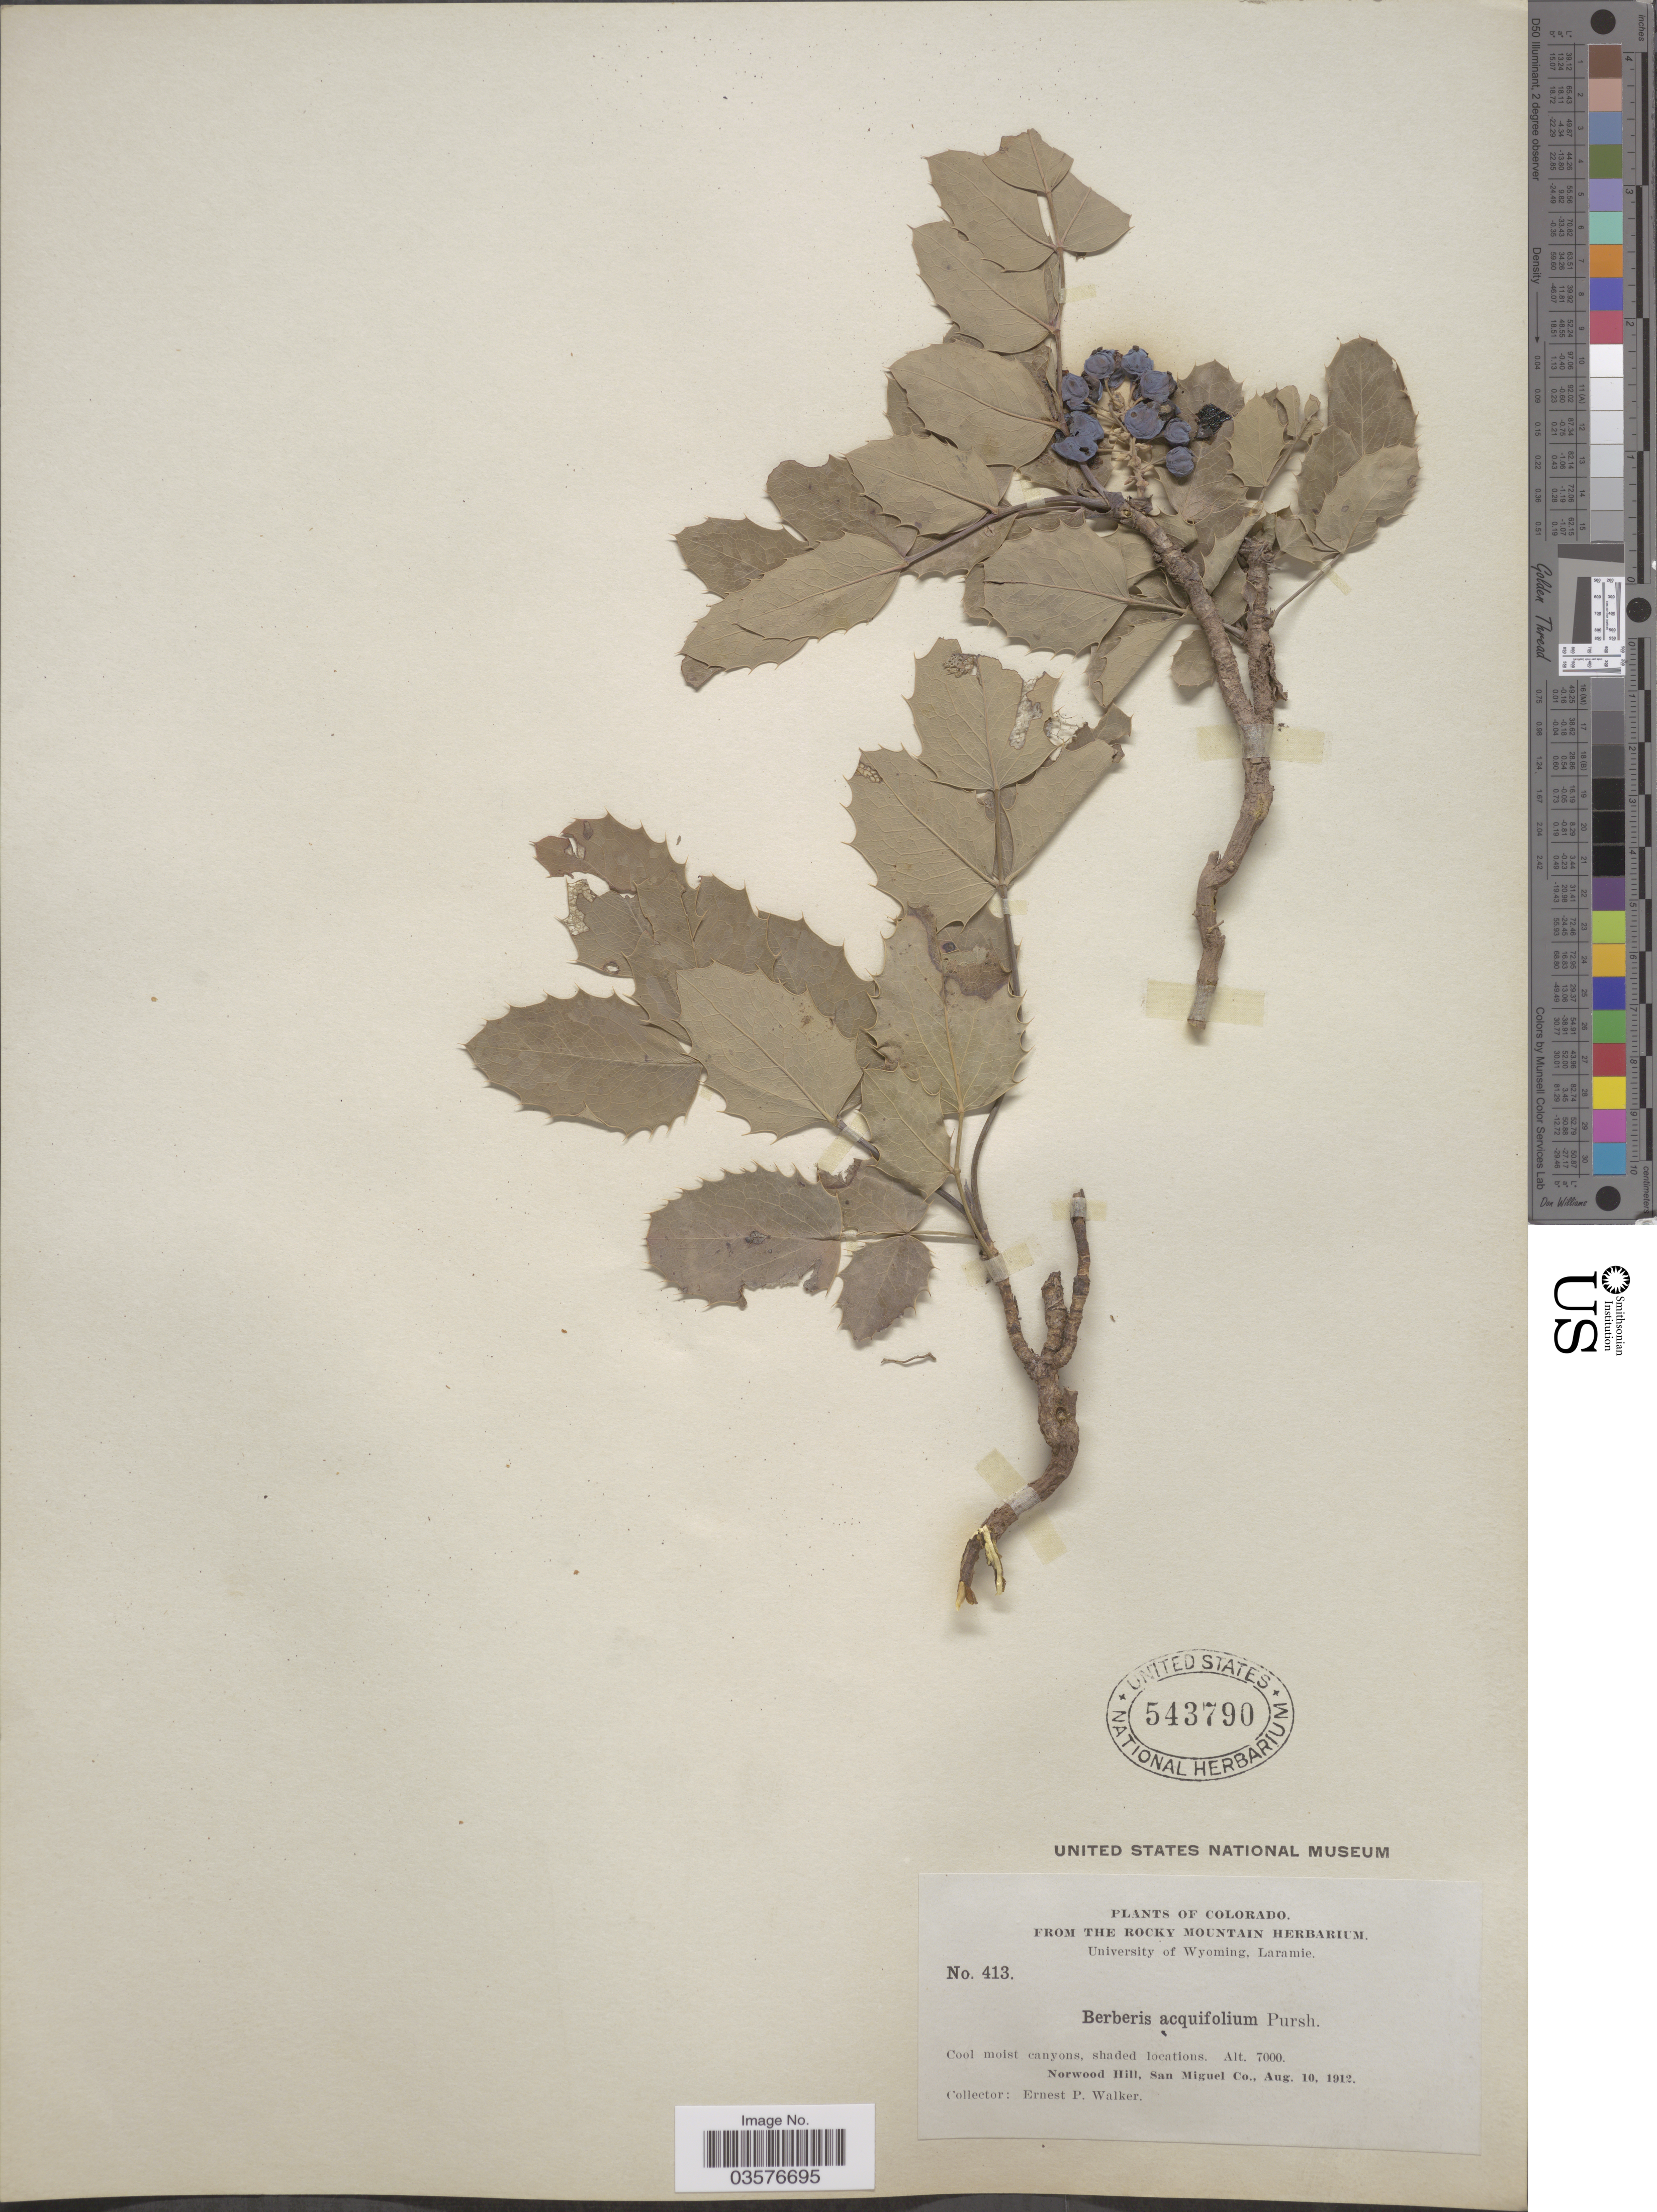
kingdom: Plantae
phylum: Tracheophyta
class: Magnoliopsida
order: Ranunculales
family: Berberidaceae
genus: Mahonia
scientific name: Mahonia repens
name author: (Lindl.) G. Don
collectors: E. P. Walker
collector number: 413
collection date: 1912-08-10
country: United States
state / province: Colorado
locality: Norwood Hill, San Miguel Co.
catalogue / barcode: US 543790